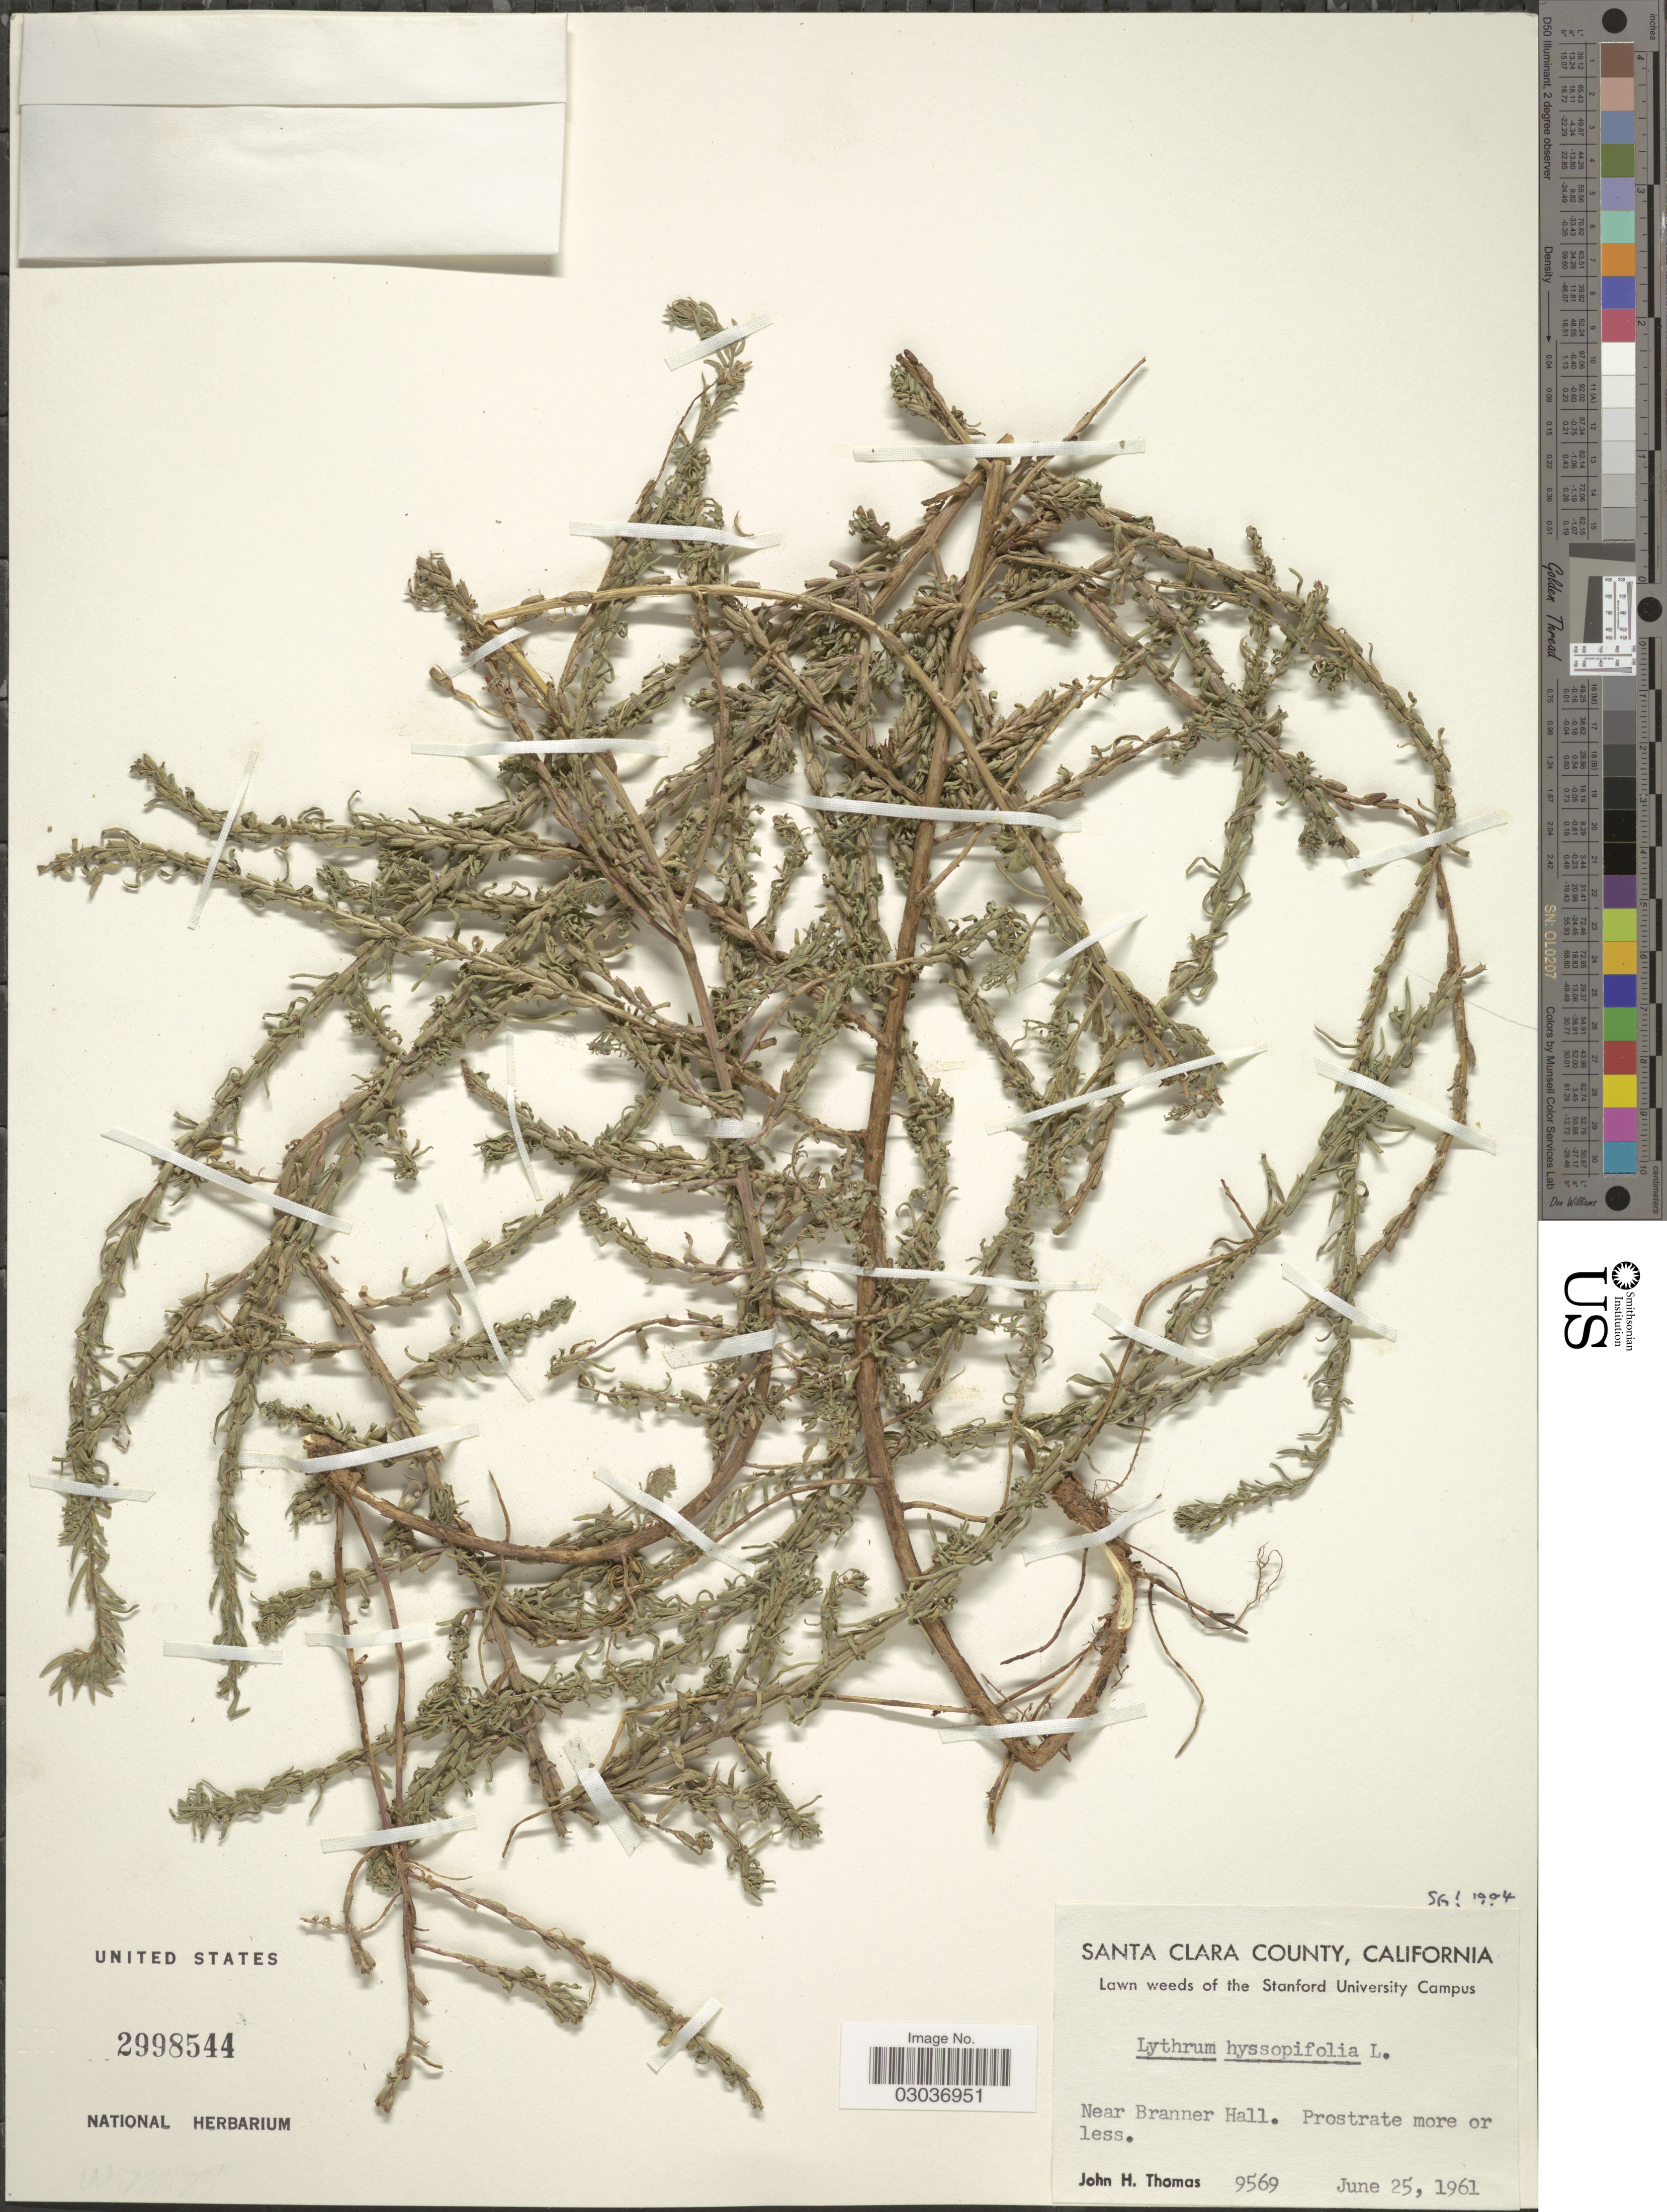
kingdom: Plantae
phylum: Tracheophyta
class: Magnoliopsida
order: Myrtales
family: Lythraceae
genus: Lythrum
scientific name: Lythrum hyssopifolia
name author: L.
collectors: J. H. Thomas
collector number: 9567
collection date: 1961-06-25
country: United States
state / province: California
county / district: Santa Clara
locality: Santa Clara County, Near Branner Hall.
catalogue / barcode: US 2998544